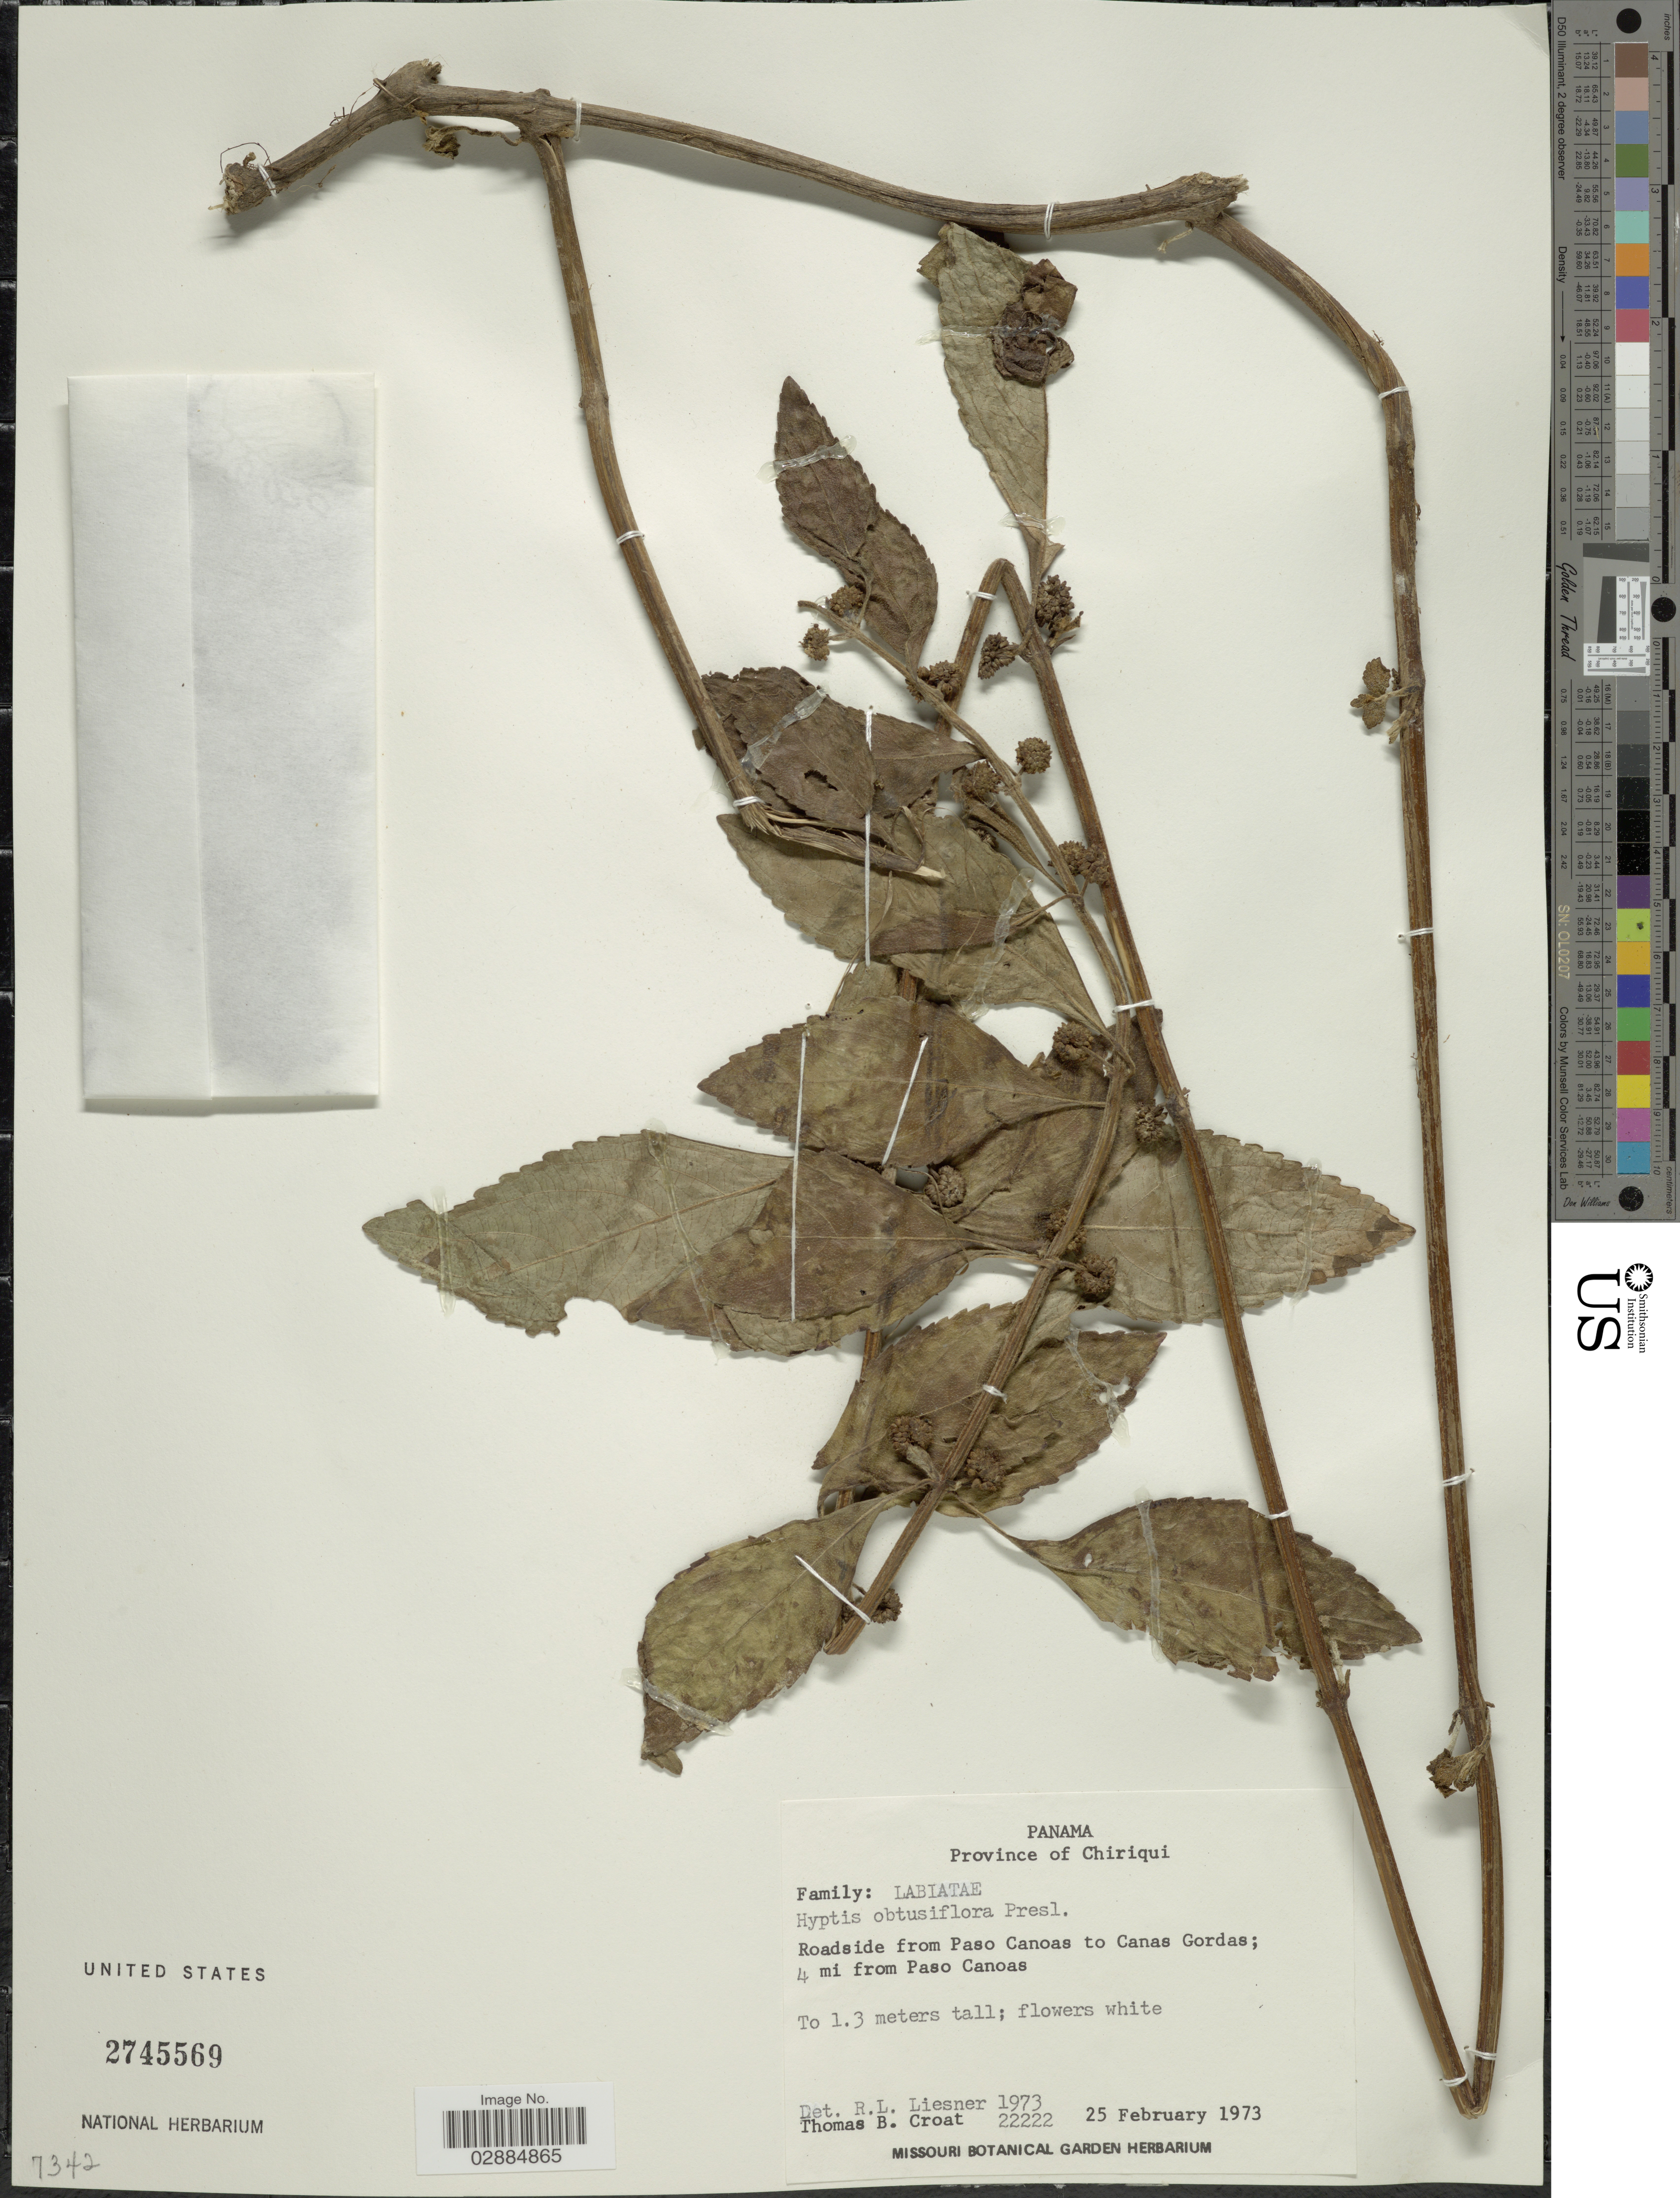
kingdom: Plantae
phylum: Tracheophyta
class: Magnoliopsida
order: Lamiales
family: Lamiaceae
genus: Hyptis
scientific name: Hyptis obtusiflora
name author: C. Presl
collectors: T. B. Croat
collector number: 22222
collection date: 1973-02-25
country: Panama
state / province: Chiriqui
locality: Roadside from Paso Canoas to Canas Gordas 4 mi from Paso Canoas.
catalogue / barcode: US 2745569